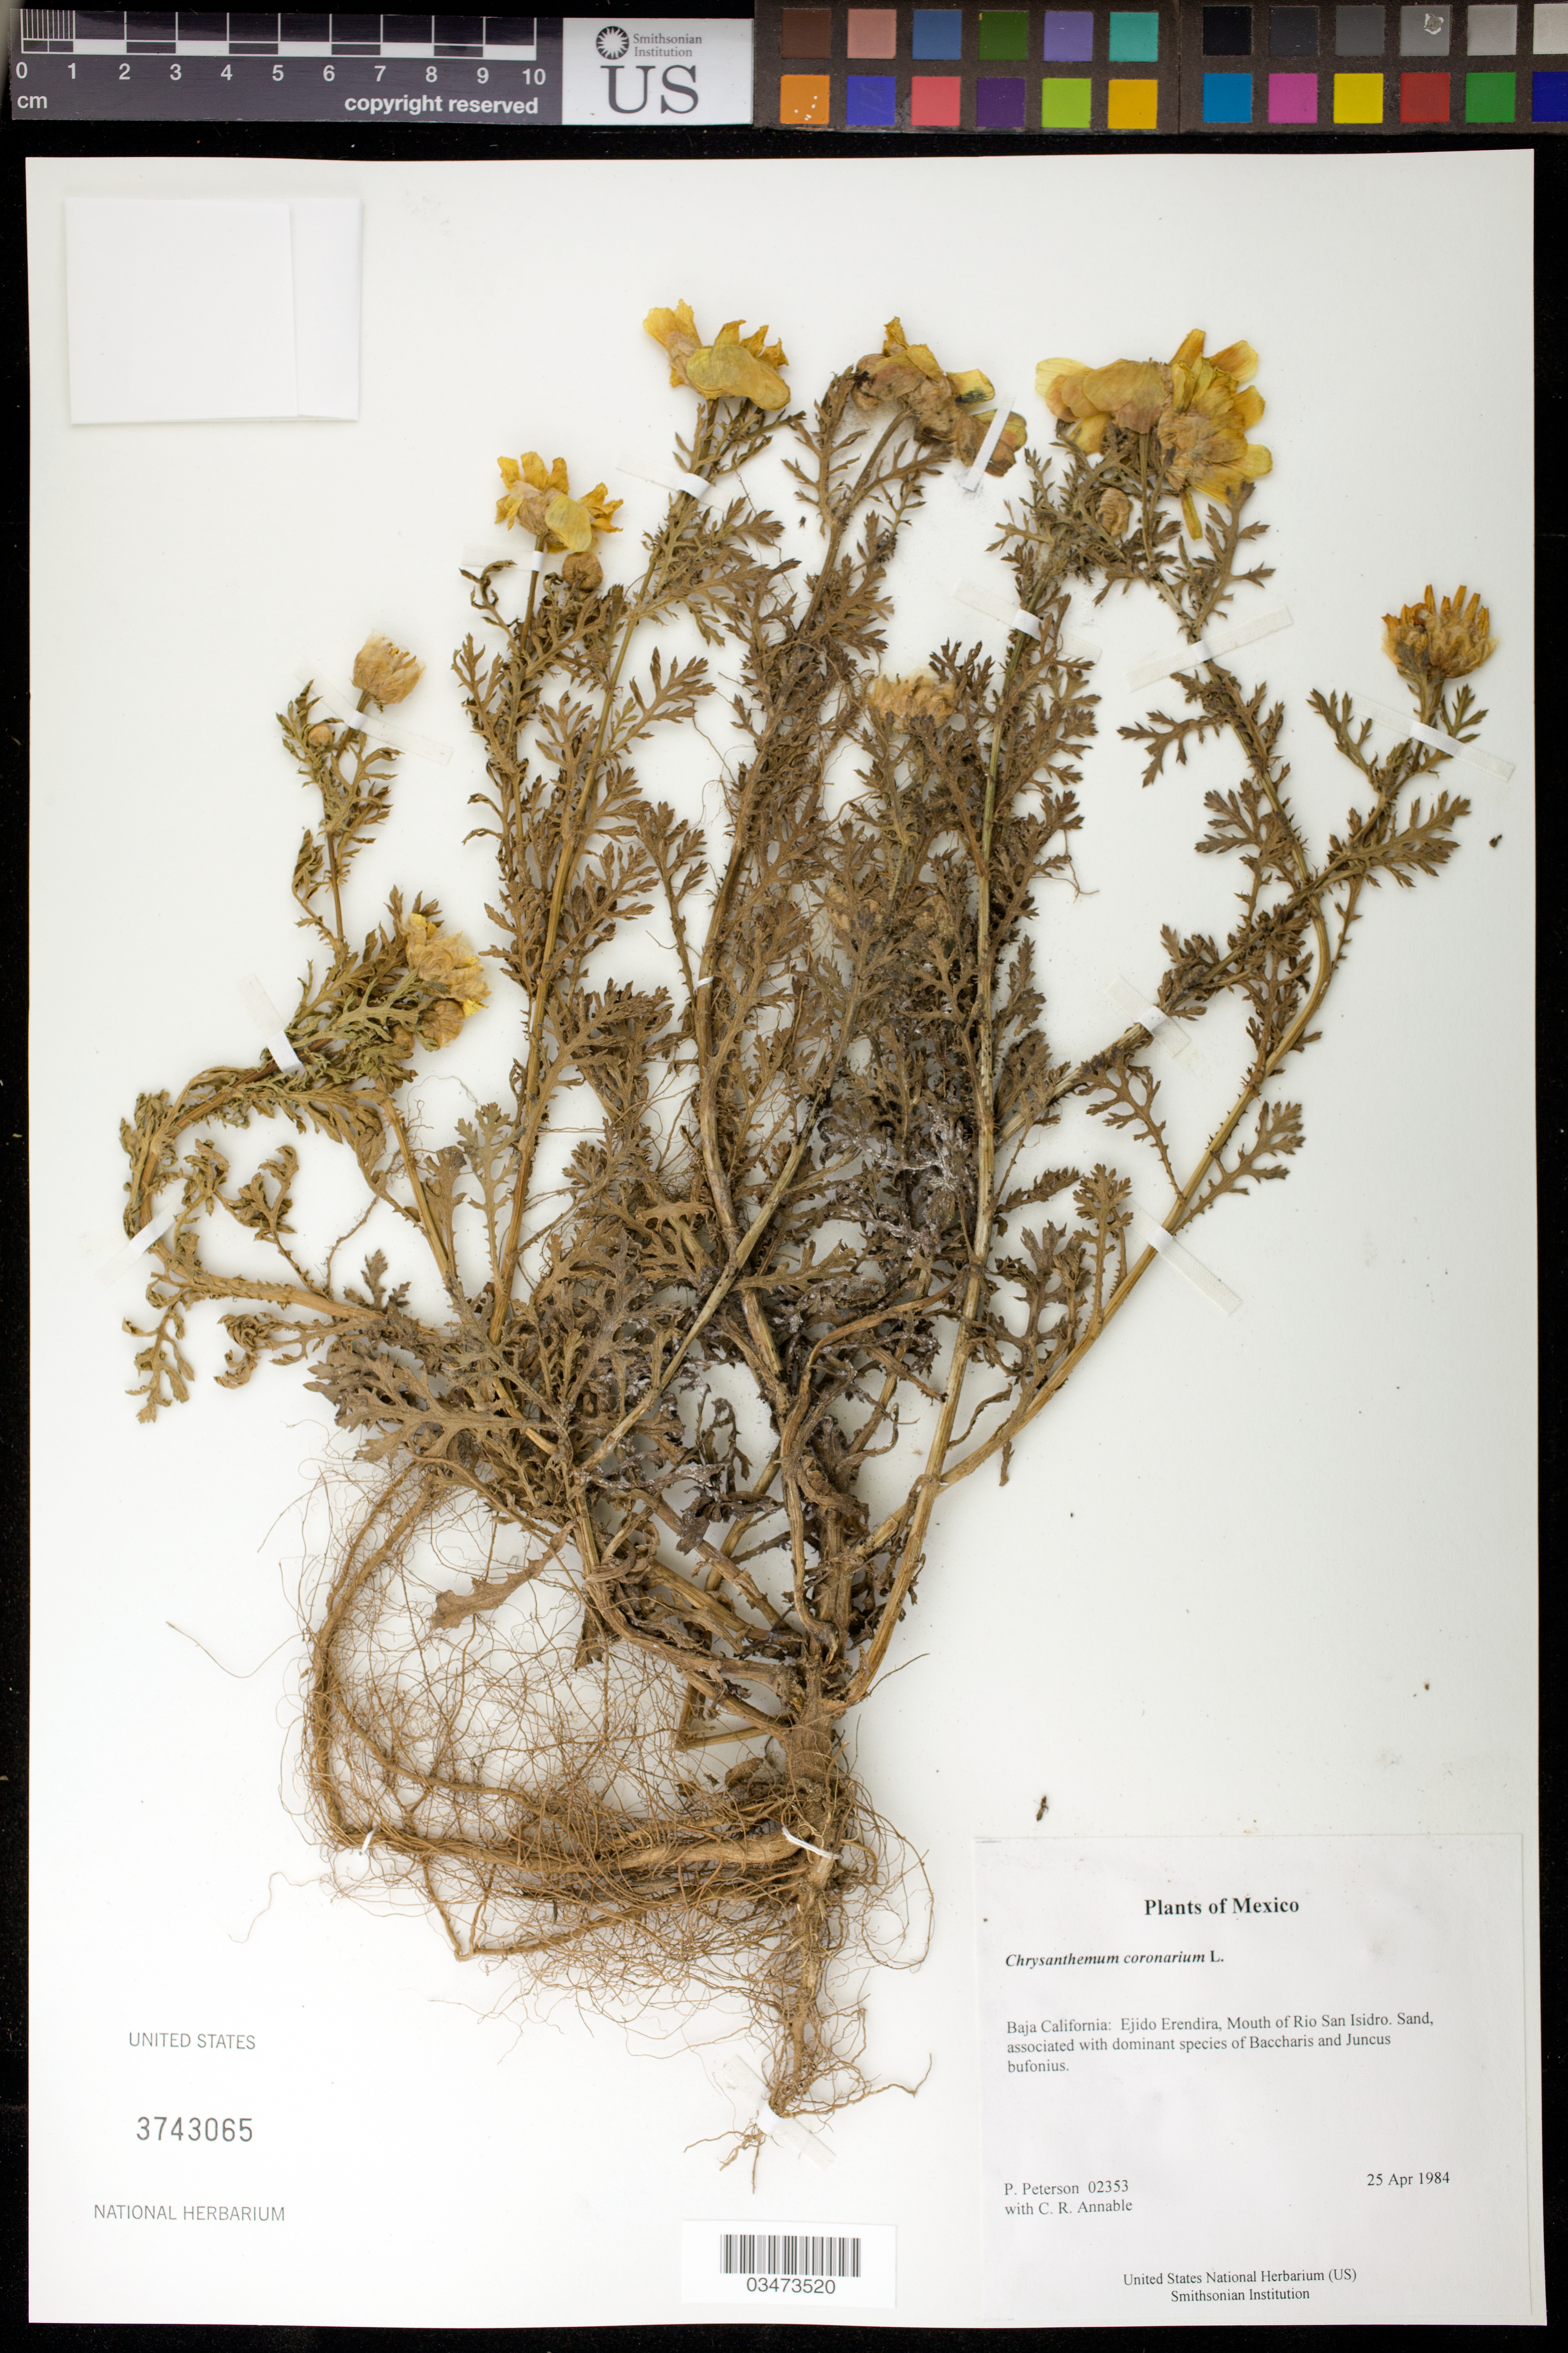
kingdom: Plantae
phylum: Tracheophyta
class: Magnoliopsida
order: Asterales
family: Asteraceae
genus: Chrysanthemum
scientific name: Chrysanthemum coronarium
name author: L.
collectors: P. M. Peterson & C. R. Annable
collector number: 02353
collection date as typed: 25 Apr 1984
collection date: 1984-04-25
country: Mexico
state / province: Baja California Norte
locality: Ejido Erendira, Mouth of Rio San Isidro.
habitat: Sand, associated with dominant species of Baccharis and Juncus bufonius.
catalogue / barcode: US 3743065